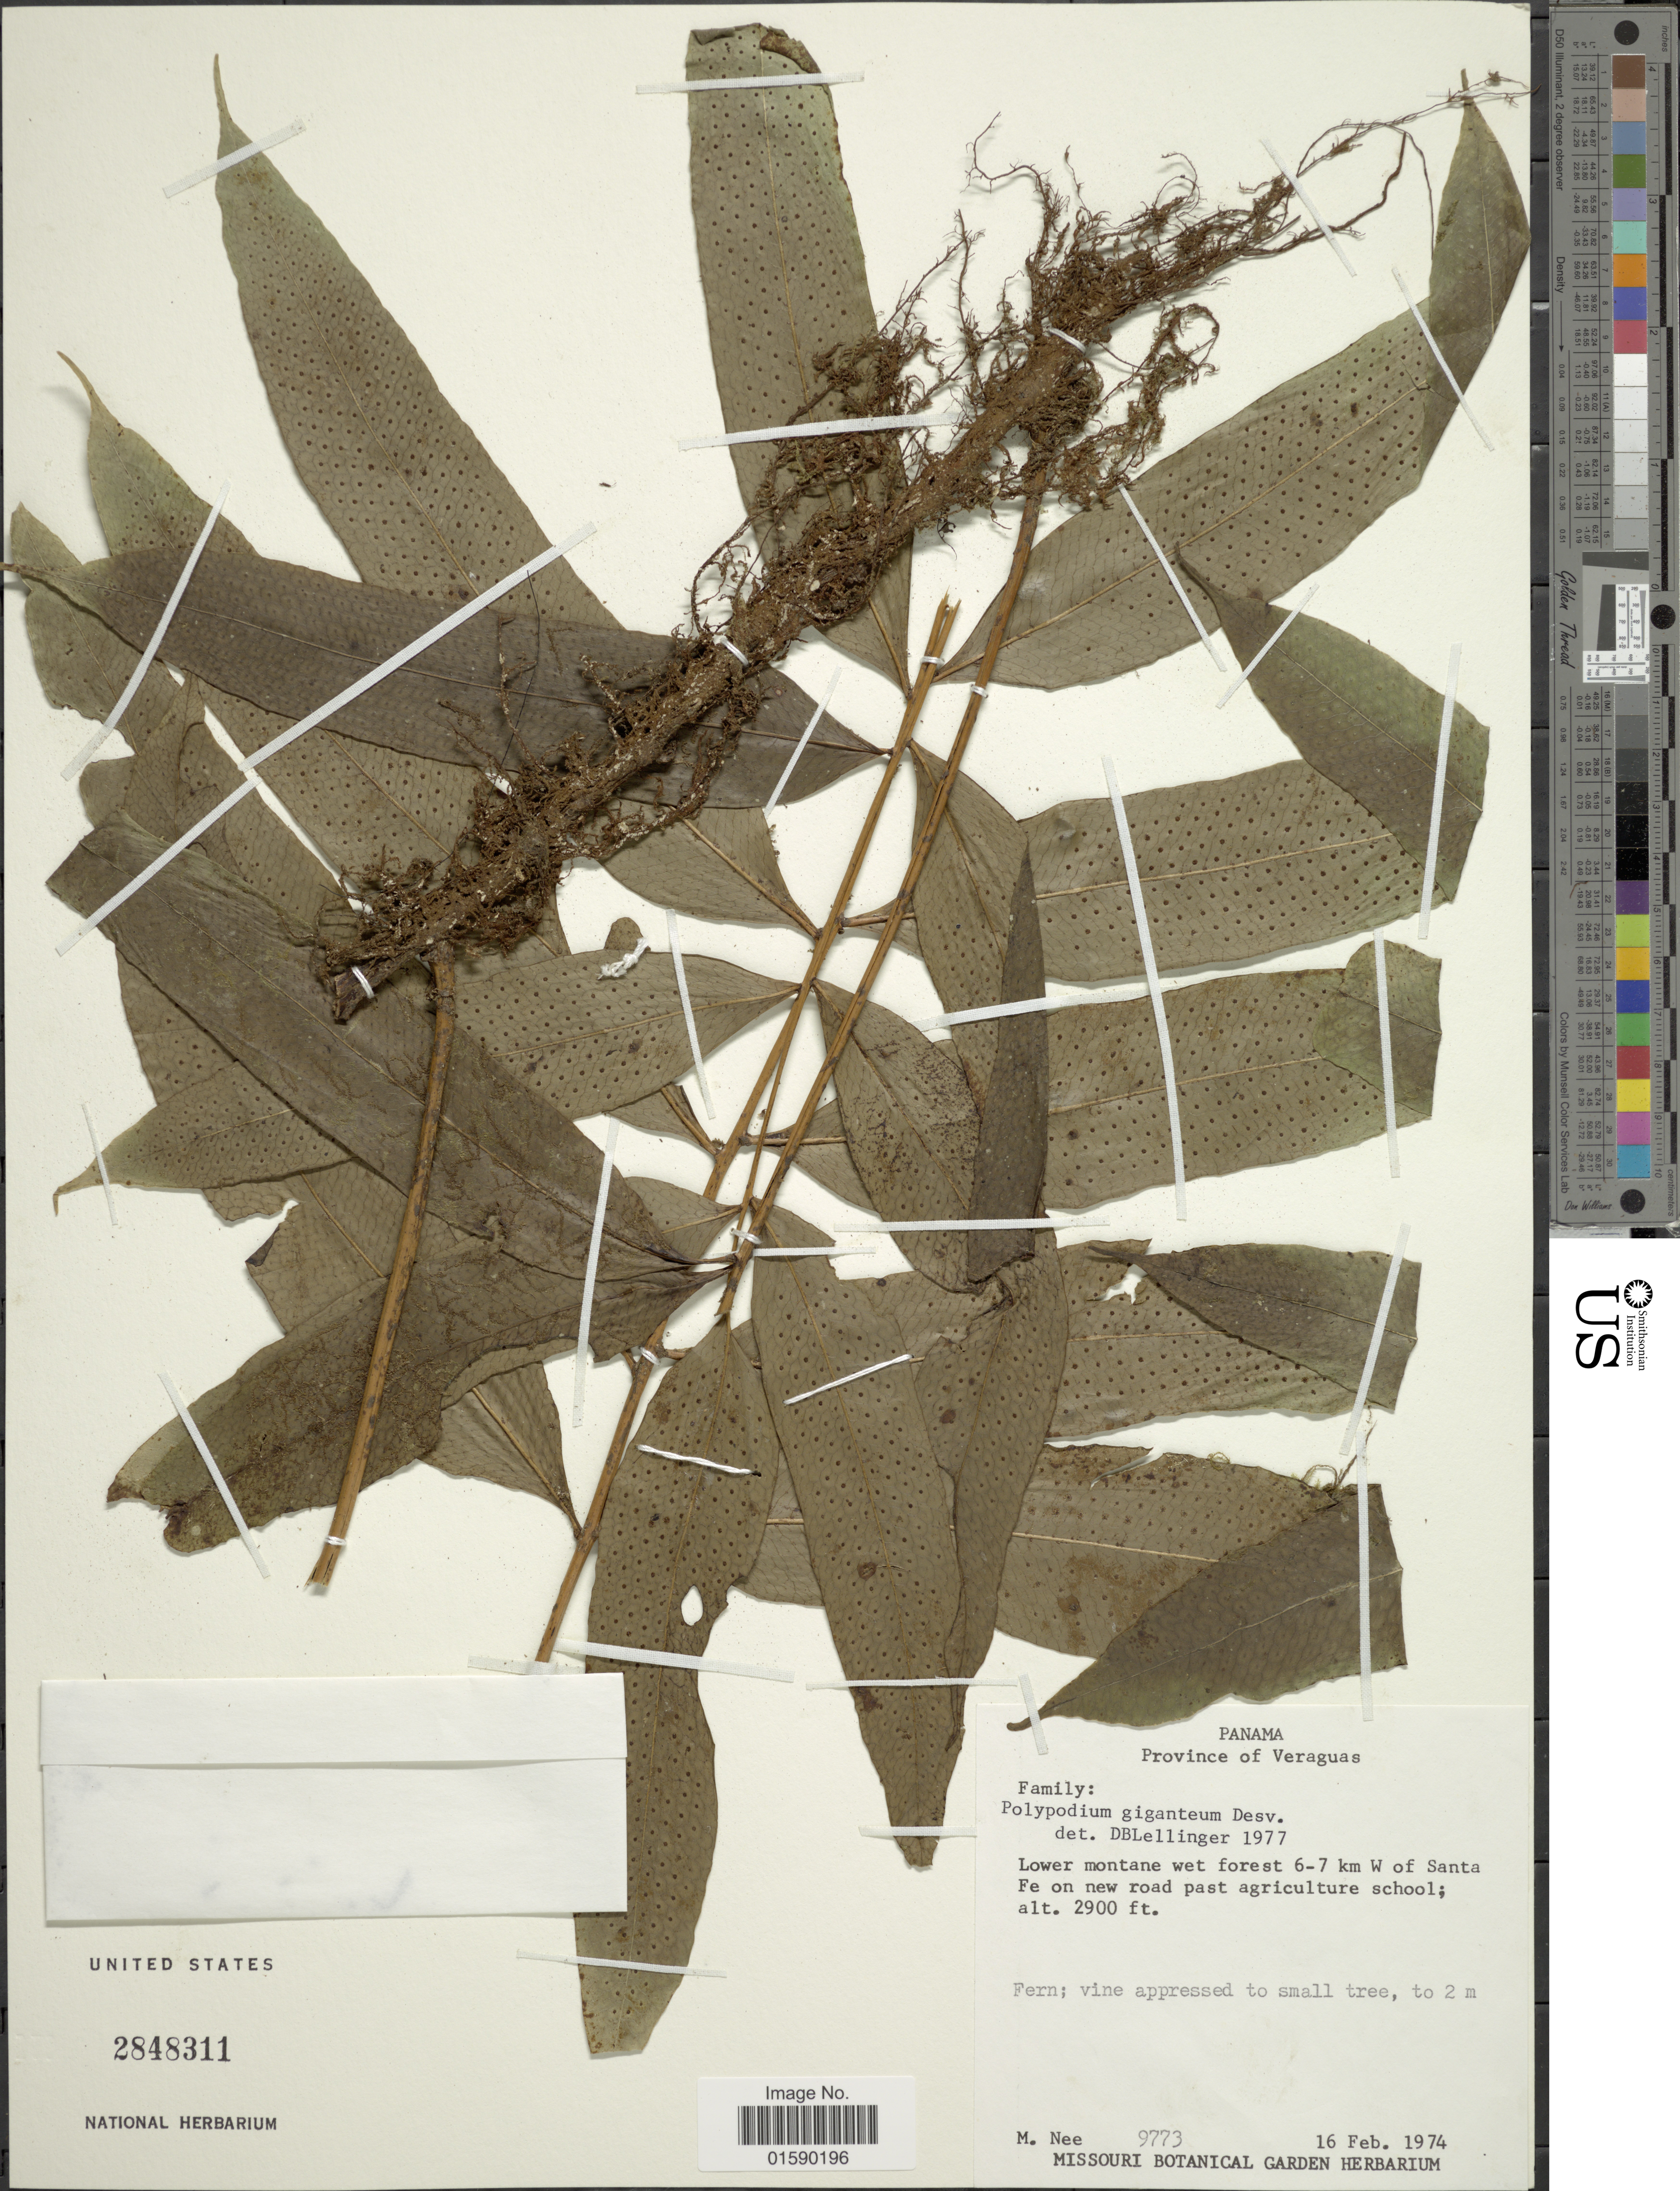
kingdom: Plantae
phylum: Tracheophyta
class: Polypodiopsida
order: Polypodiales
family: Polypodiaceae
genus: Aglaomorpha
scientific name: Aglaomorpha heraclea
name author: (Kunze) Copel.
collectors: M. Nee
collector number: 9773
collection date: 1974-02-16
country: Panama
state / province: Veraguas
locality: Panama, Province of Veraguas. wet forest 6-7 km W of Santa Fe on new road past agriculture school.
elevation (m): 884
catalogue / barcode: US 2848311